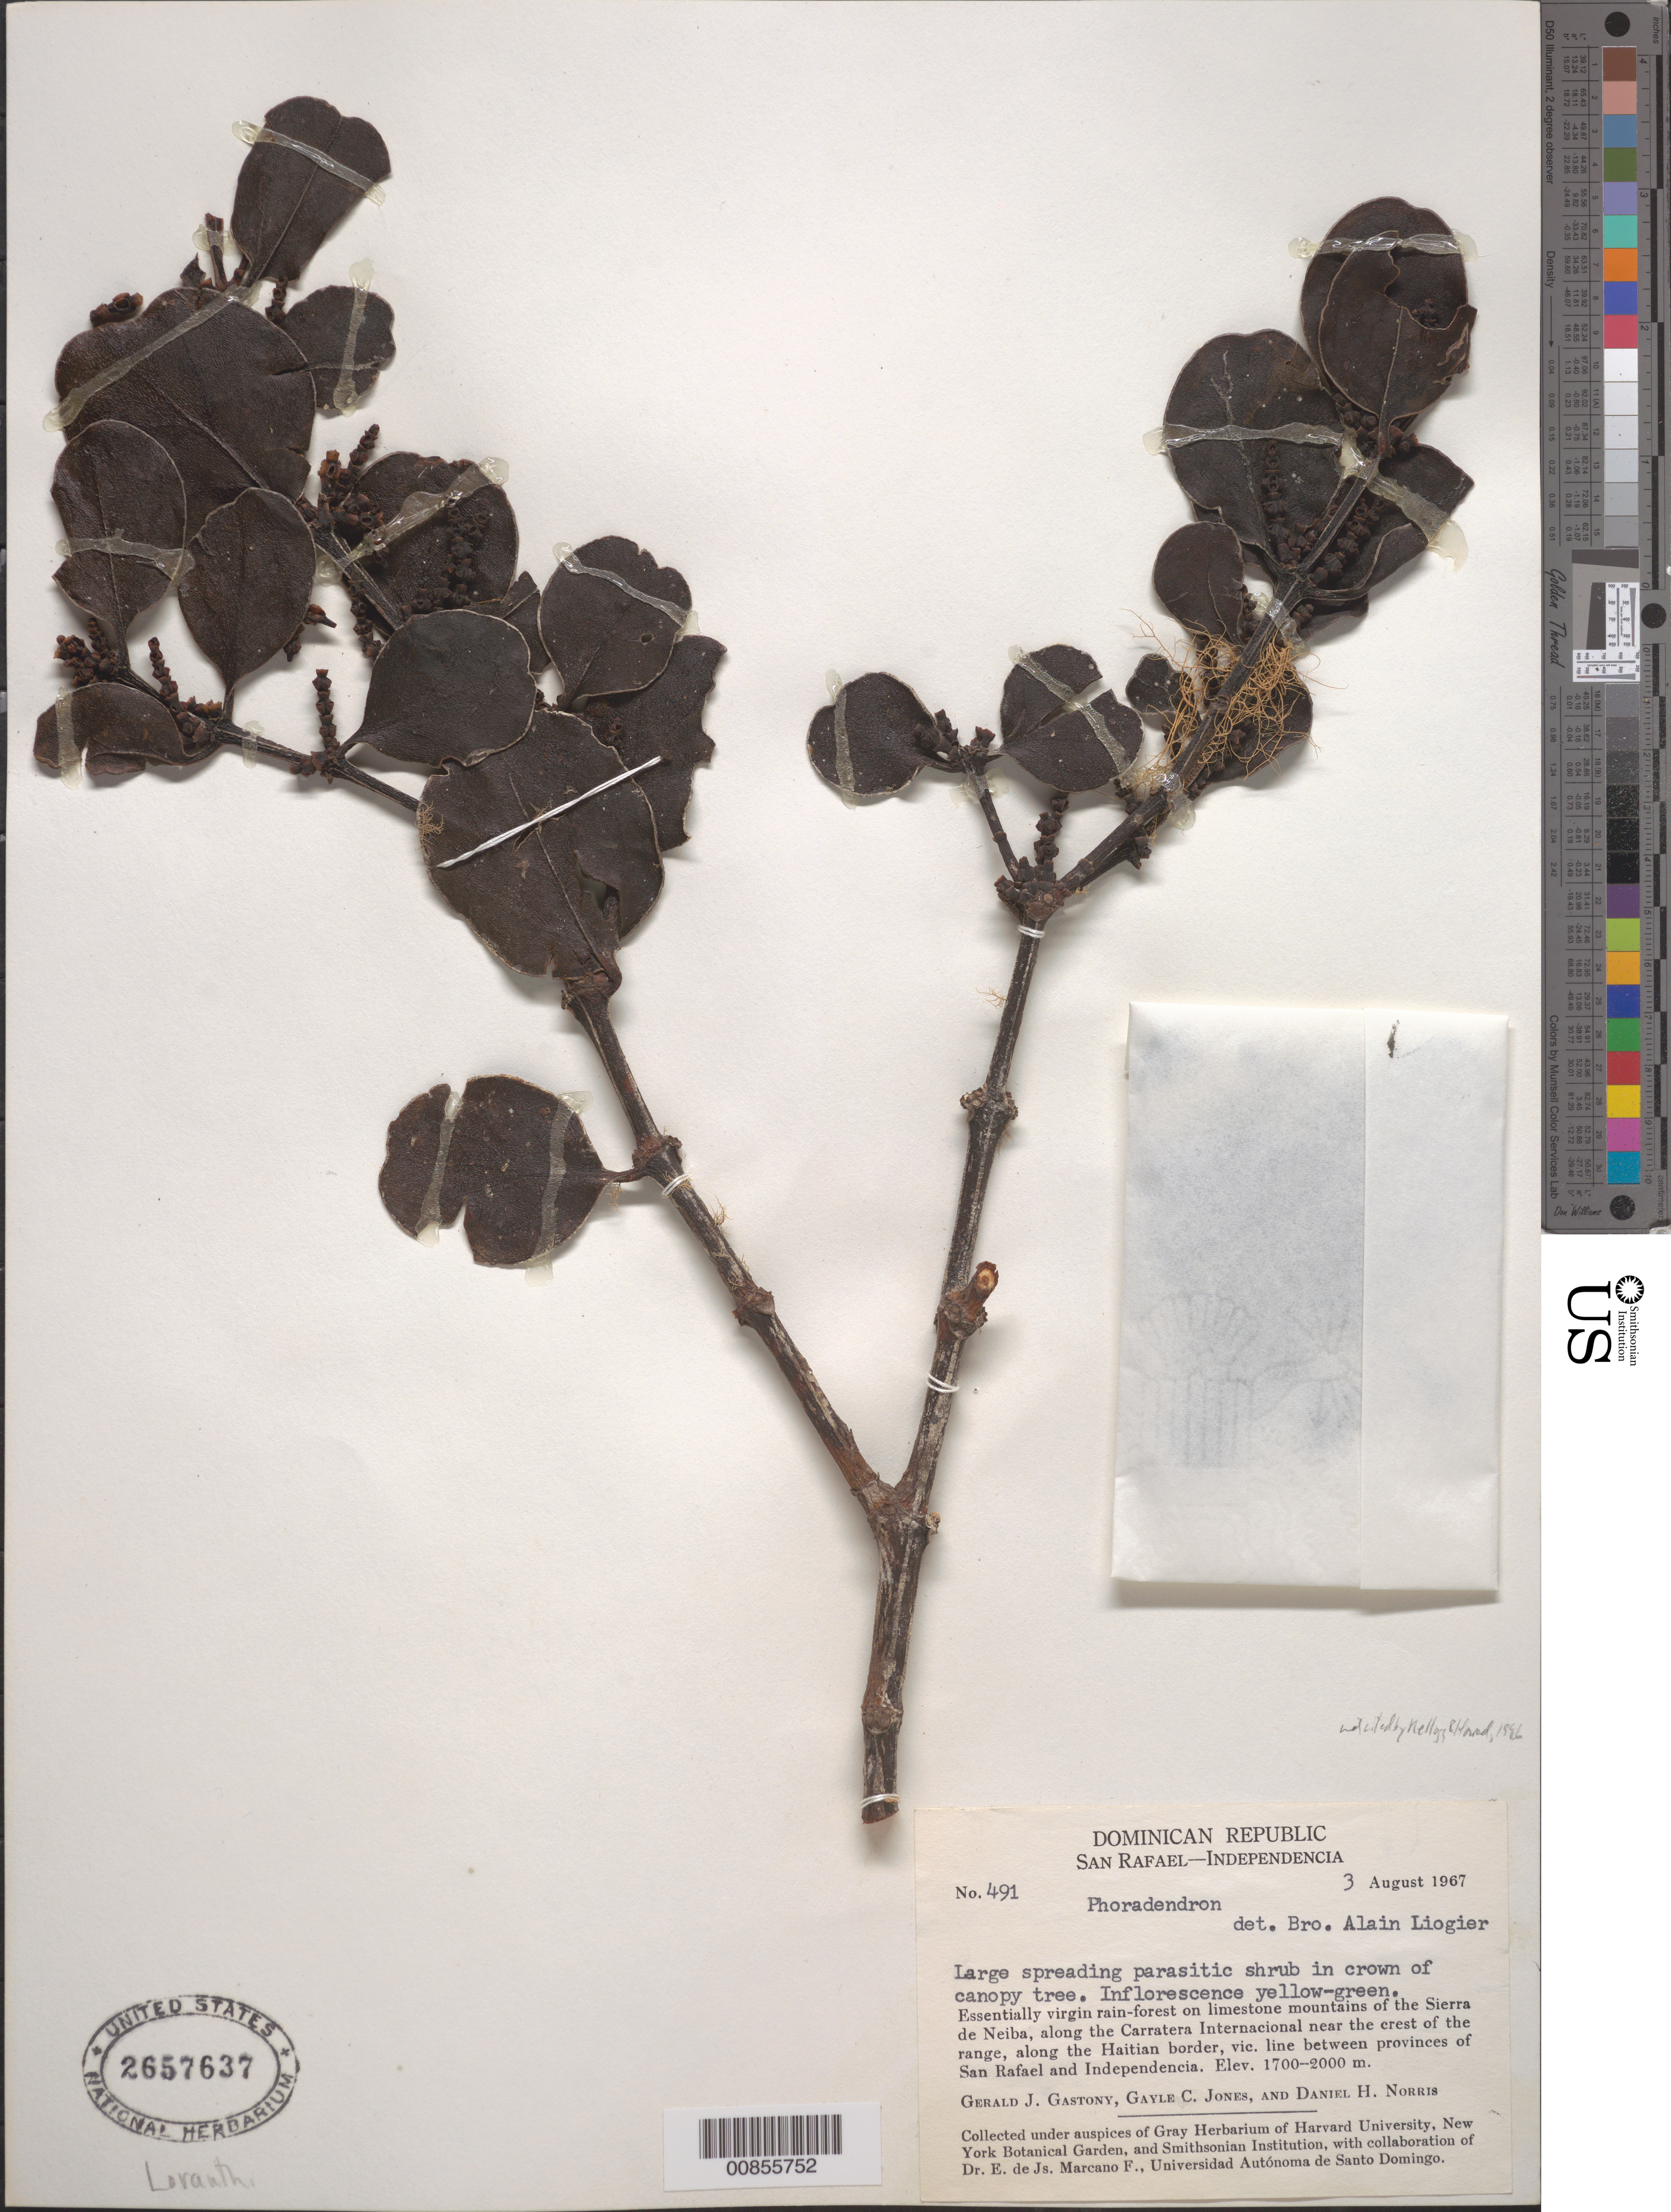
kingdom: Plantae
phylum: Tracheophyta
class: Magnoliopsida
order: Santalales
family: Viscaceae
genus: Dendrophthora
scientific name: Dendrophthora tetrastachya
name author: (C. Wright ex Griseb.) Urb.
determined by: Caraballo-Ortiz, Marcos A., (MISS), University of Mississippi (UNITED STATES)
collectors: G. Gastony, G. C. Jones & D. H. Norris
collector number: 491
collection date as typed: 03 Aug 1967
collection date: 1967-08-03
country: Dominican Republic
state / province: Elias Piña / Independencia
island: Hispaniola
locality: Sierra de Neiba, along Carretera Internacional near the crest of the range, along the Haitian border.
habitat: In crown of canopy tree. Essentially virgin rain-forest on limestone mountains.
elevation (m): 1700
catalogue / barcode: US 2657637